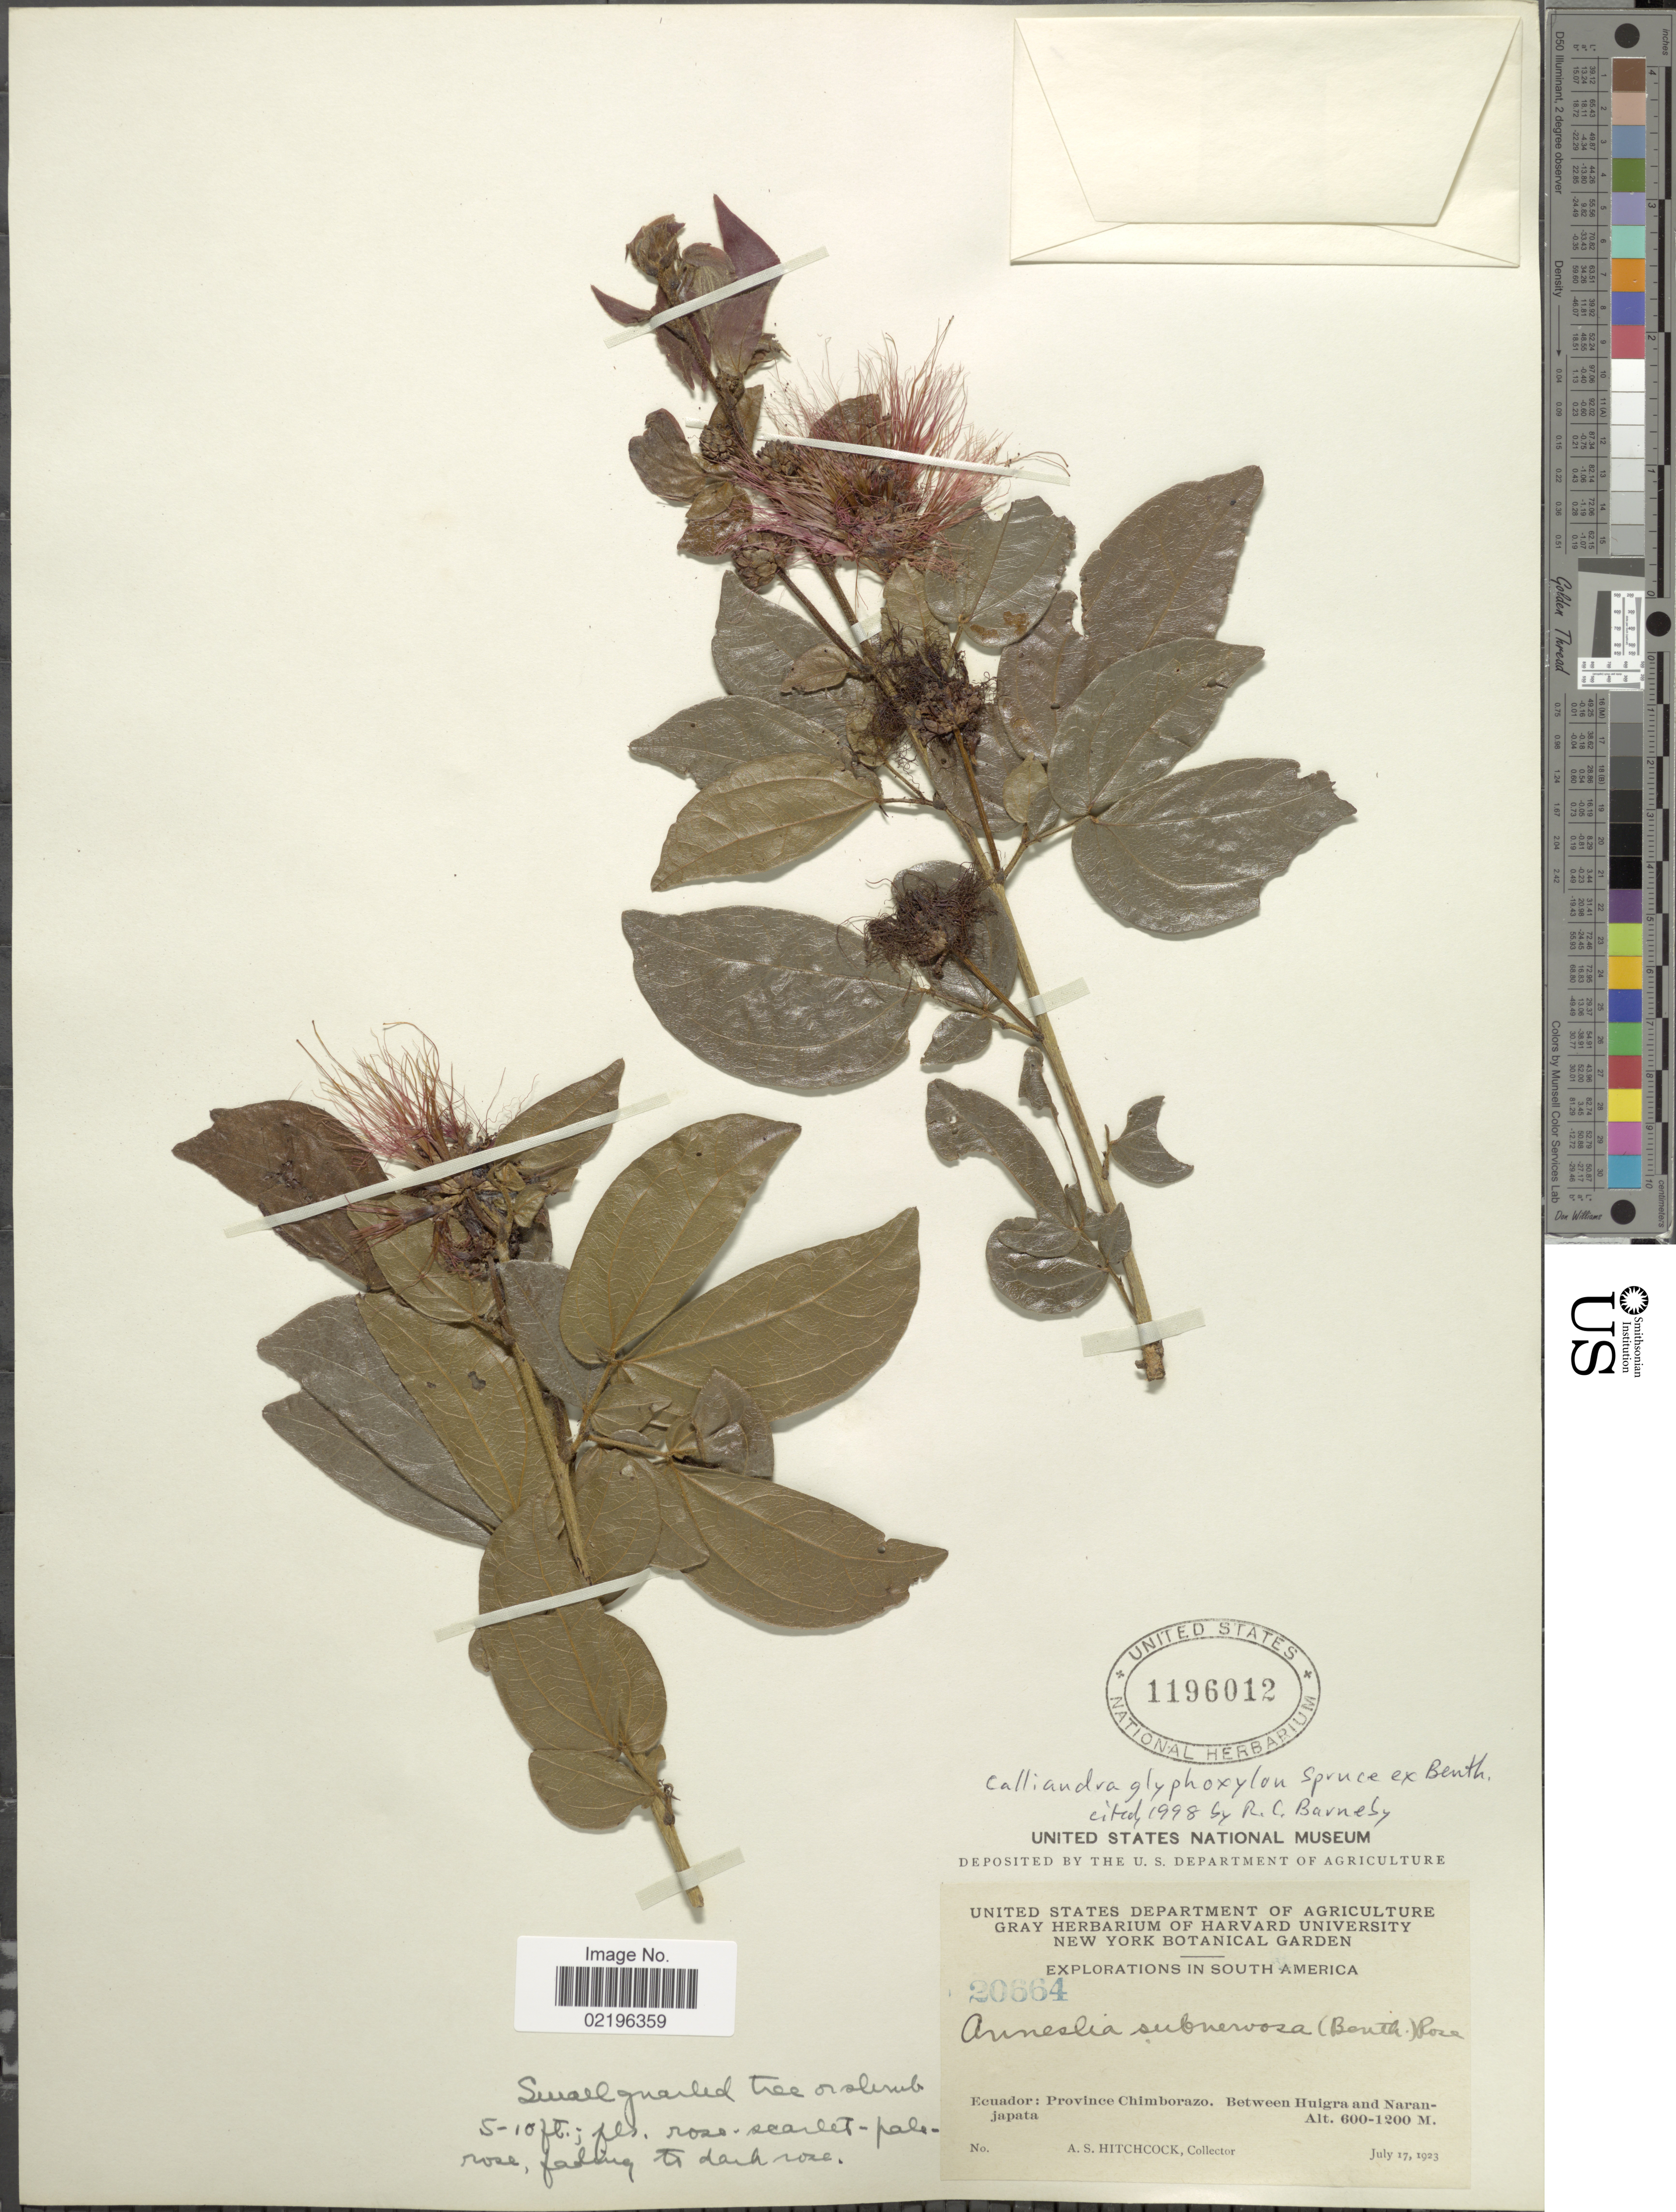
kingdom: Plantae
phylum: Tracheophyta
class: Magnoliopsida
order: Fabales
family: Fabaceae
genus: Calliandra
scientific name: Calliandra glyphoxylon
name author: Spruce ex Benth.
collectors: A. S. Hitchcock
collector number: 20664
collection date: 1923-07-17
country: Ecuador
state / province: Chimborazo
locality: Province Chimborazo, Between Huigra and Naranjapata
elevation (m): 600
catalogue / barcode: US 1196012